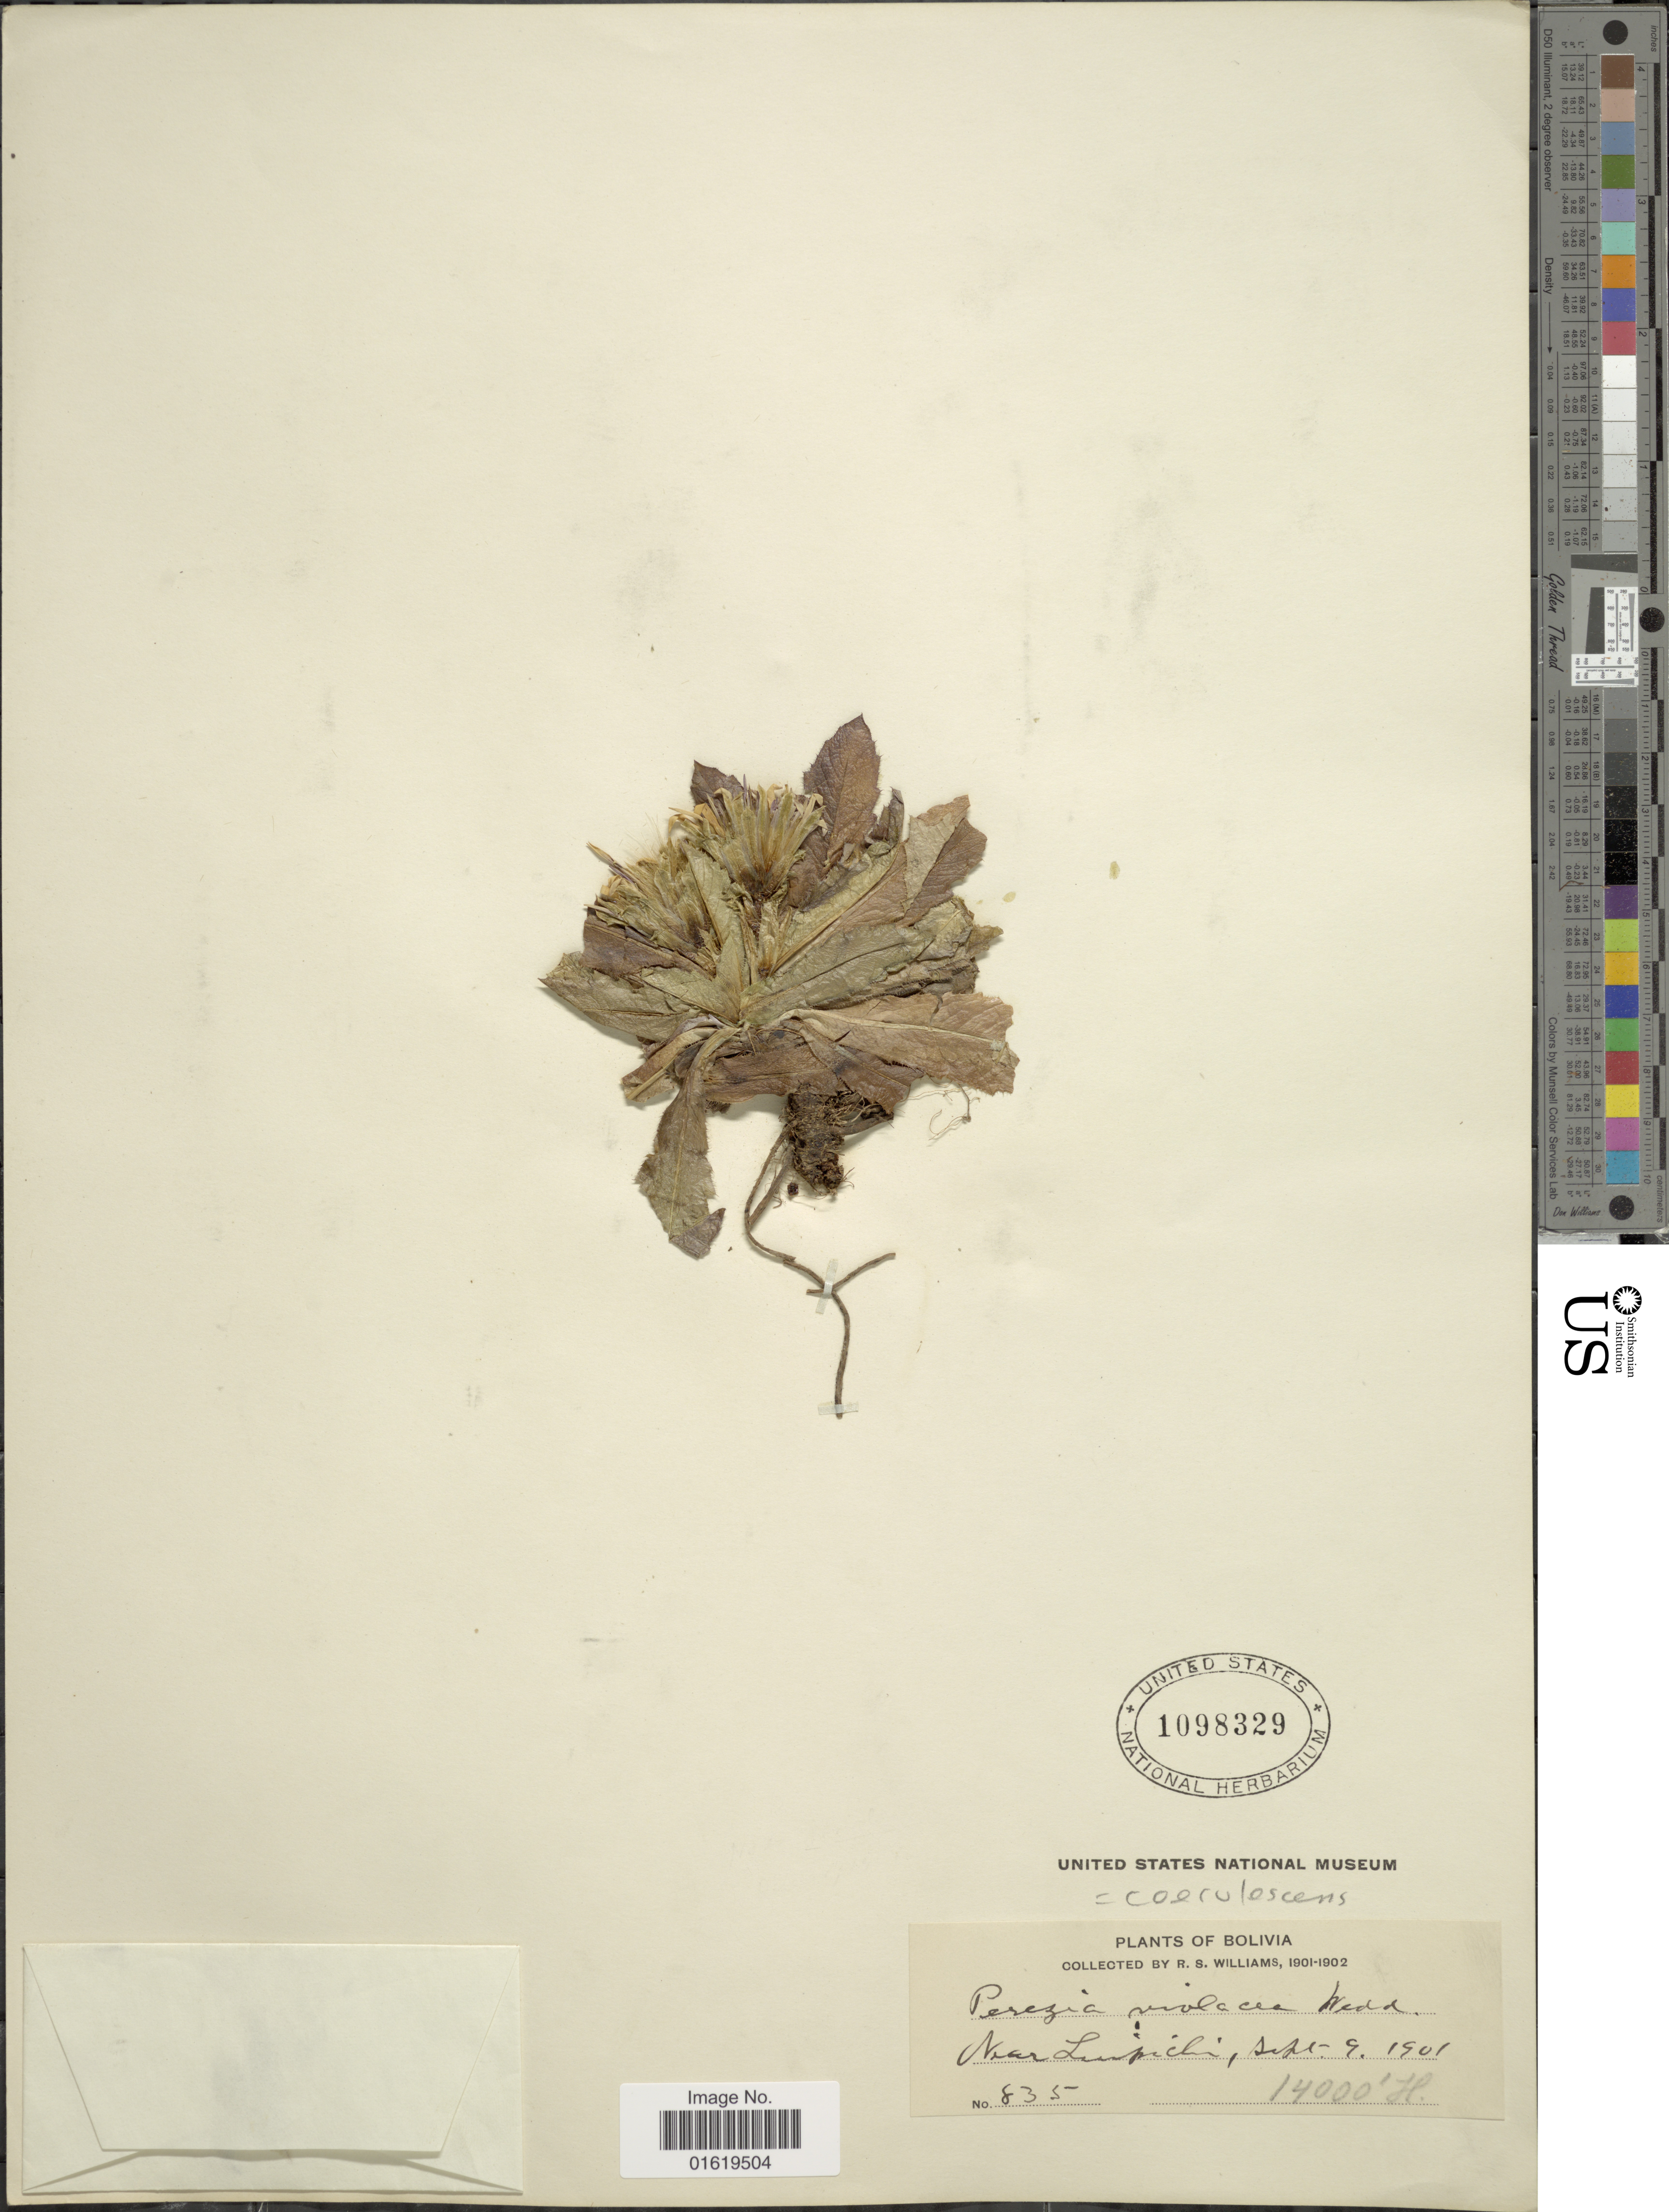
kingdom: Plantae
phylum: Tracheophyta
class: Magnoliopsida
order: Asterales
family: Asteraceae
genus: Perezia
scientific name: Perezia coerulescens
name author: Wedd.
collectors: R. S. Williams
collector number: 835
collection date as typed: Sep. 9, 1901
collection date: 1901-09-09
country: Bolivia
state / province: La Páz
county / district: Larecaja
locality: Near Luipichi Pass (above Sorata)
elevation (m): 4267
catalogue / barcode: US 1098329